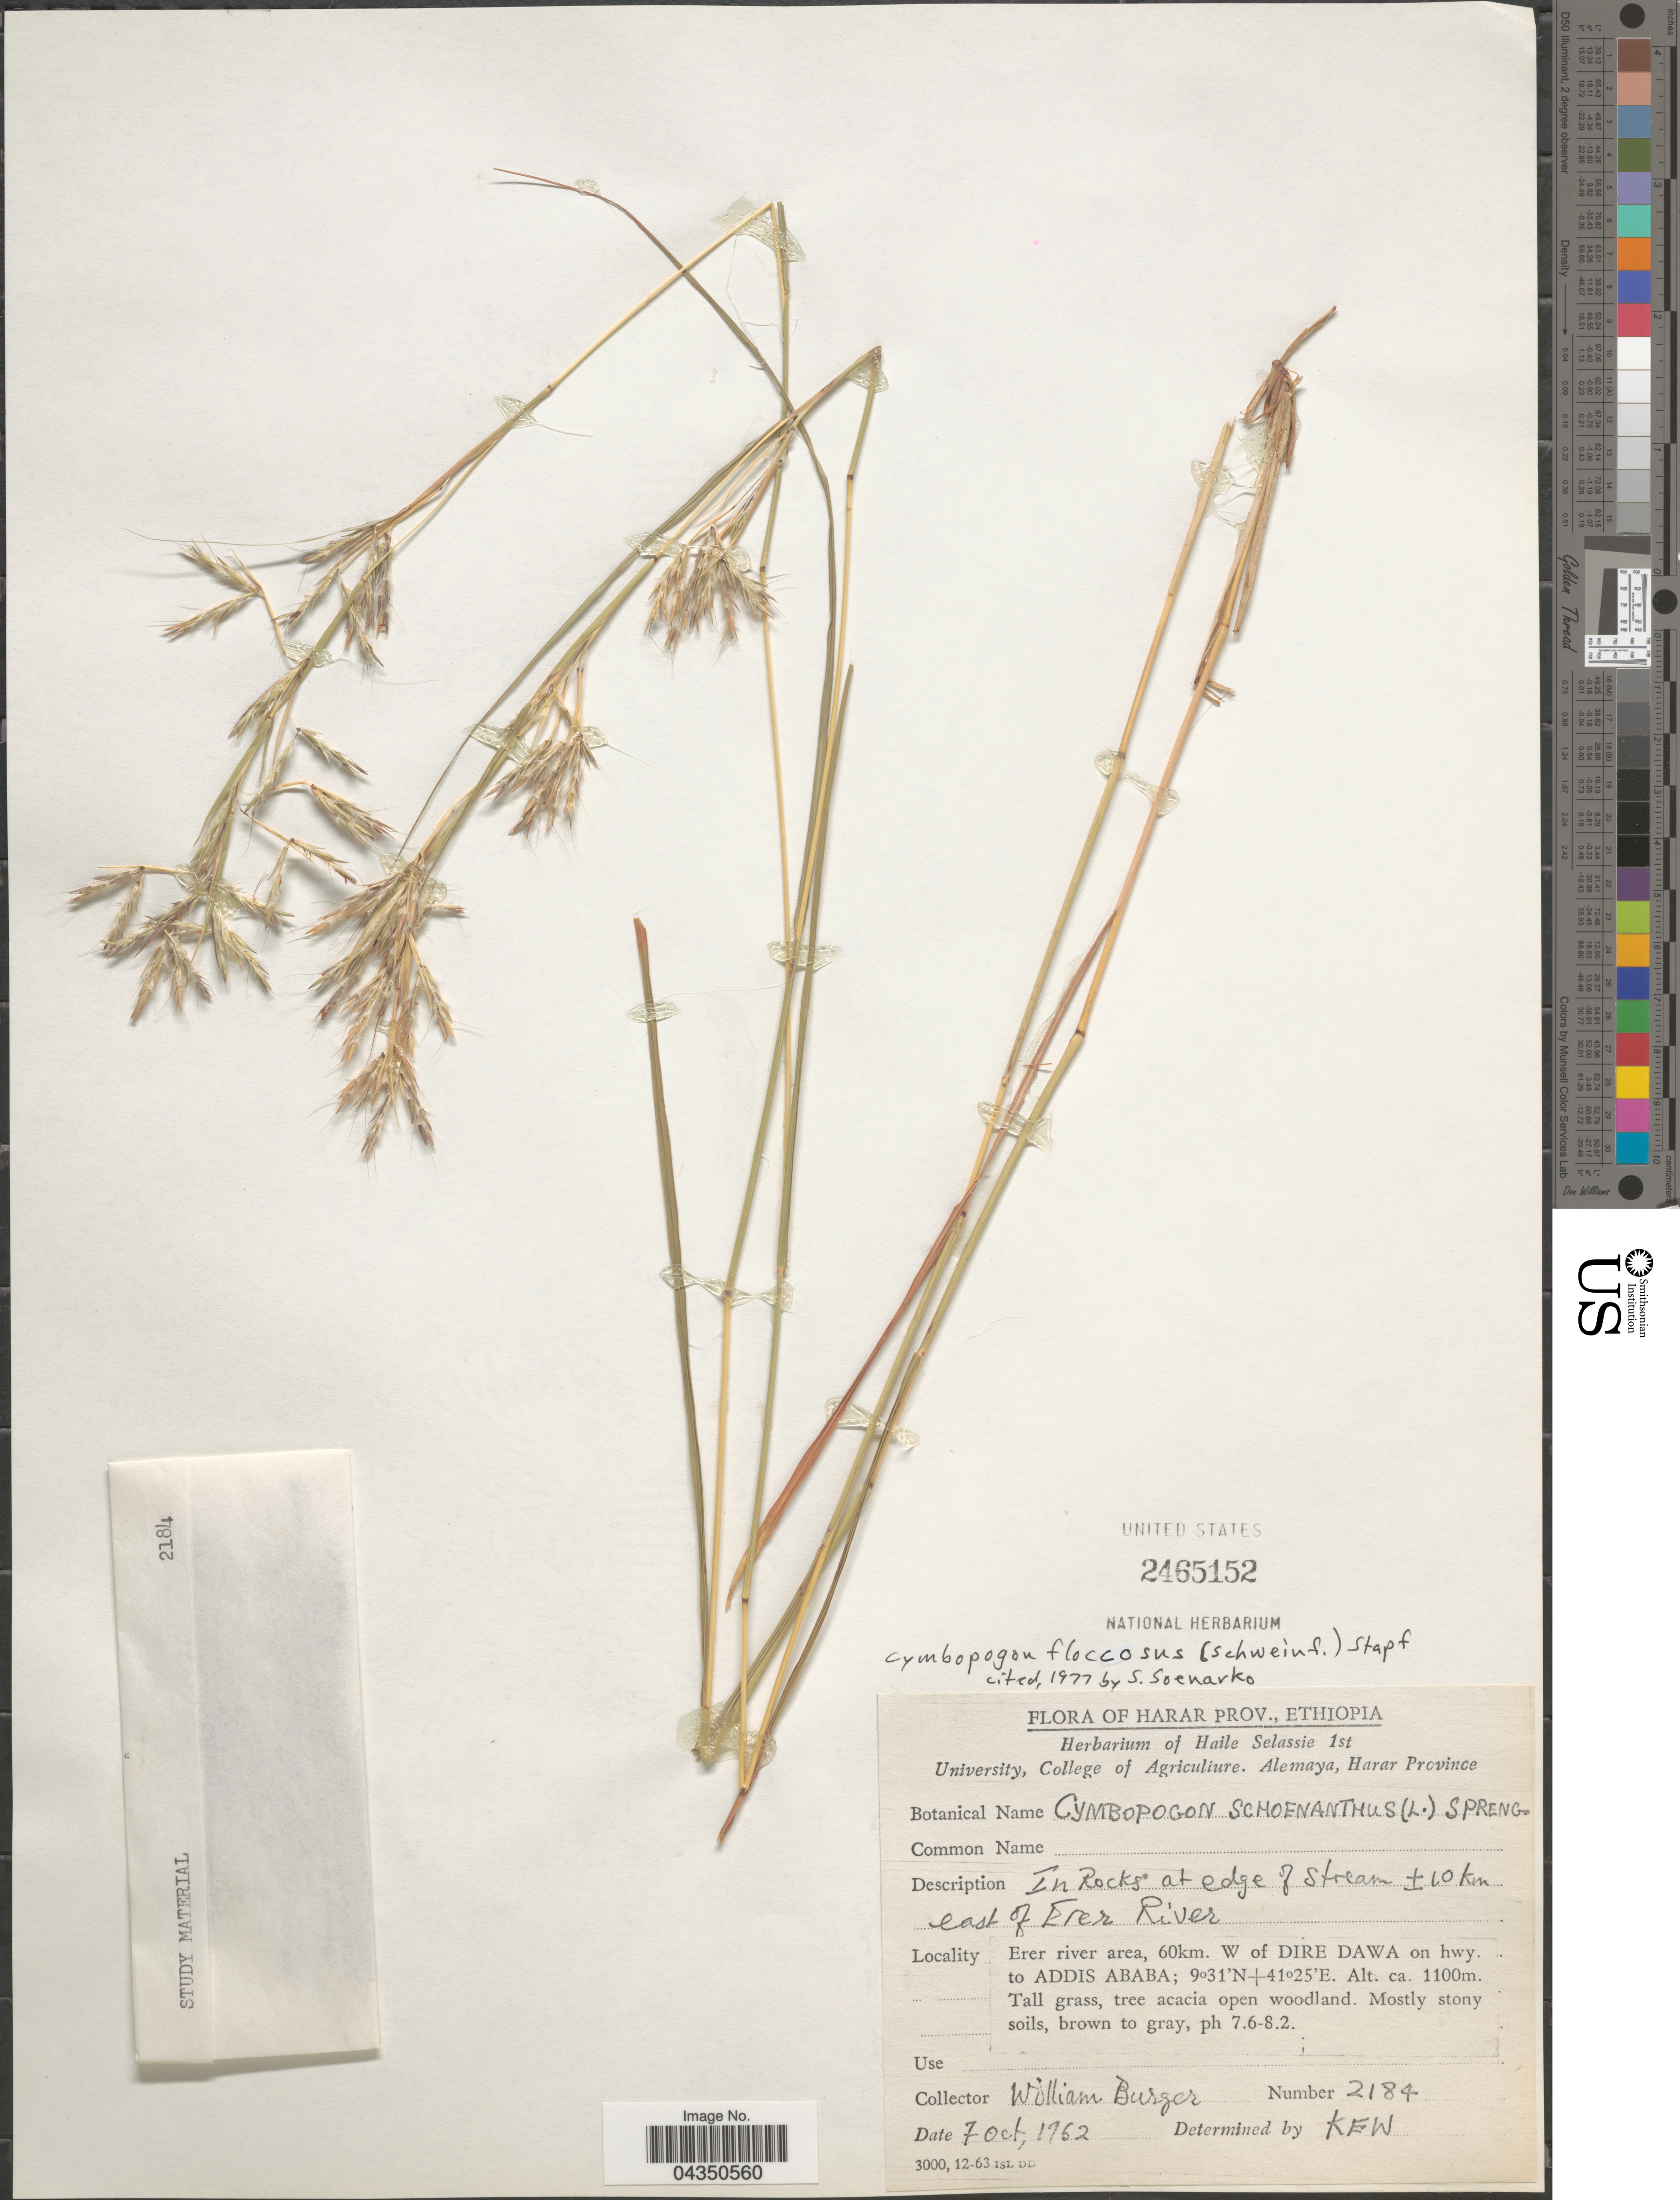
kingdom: Plantae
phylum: Tracheophyta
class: Liliopsida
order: Poales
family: Poaceae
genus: Cymbopogon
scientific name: Cymbopogon commutatus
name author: (Steud.) Stapf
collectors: W. Burger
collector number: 2184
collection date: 1962-10-07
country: Ethiopia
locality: Harar Prov. At edge of stream ± 10 km east of Erer River. Erer river area, 60km. W of Dire Dawa on hwy to Addis Ababa.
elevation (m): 1100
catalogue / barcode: US 2465152